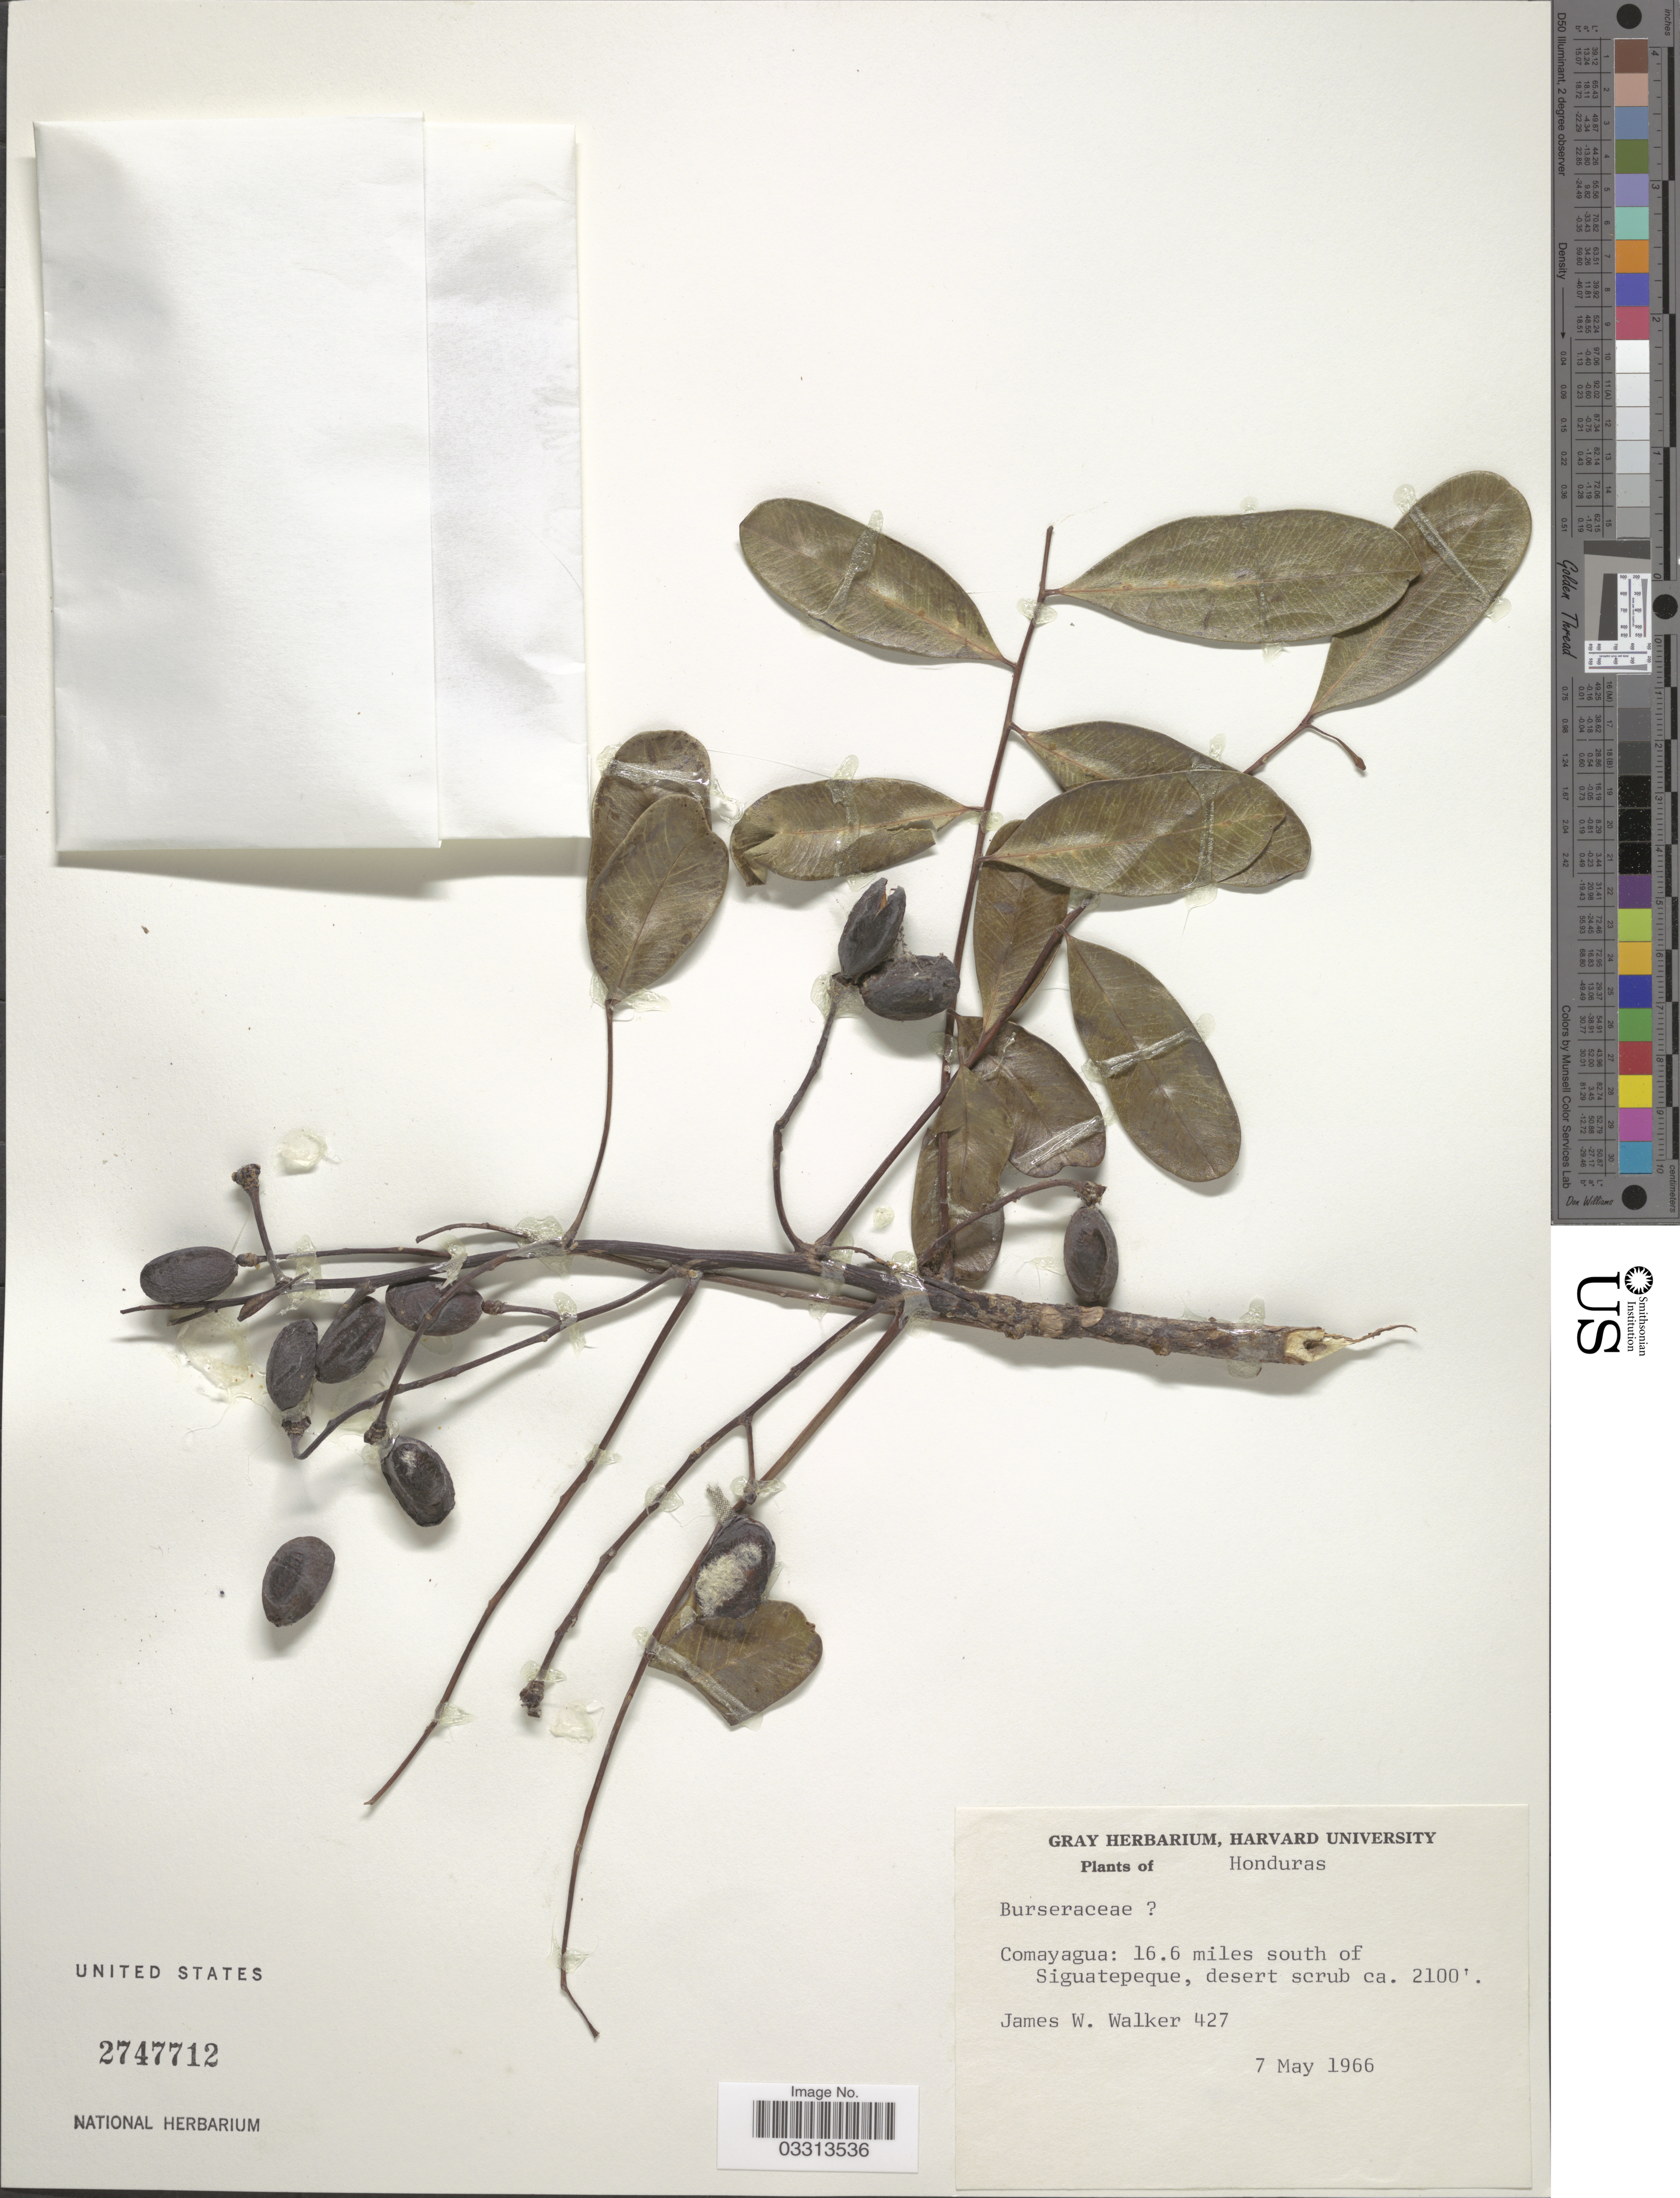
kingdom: Plantae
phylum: Tracheophyta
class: Magnoliopsida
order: Sapindales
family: Simaroubaceae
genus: Simarouba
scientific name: Simarouba glauca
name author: DC.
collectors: J. W. Walker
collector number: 427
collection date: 1966-05-07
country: Honduras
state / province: Comayagua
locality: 16.6 miles south of Siguatepeque.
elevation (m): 640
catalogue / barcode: US 2747712